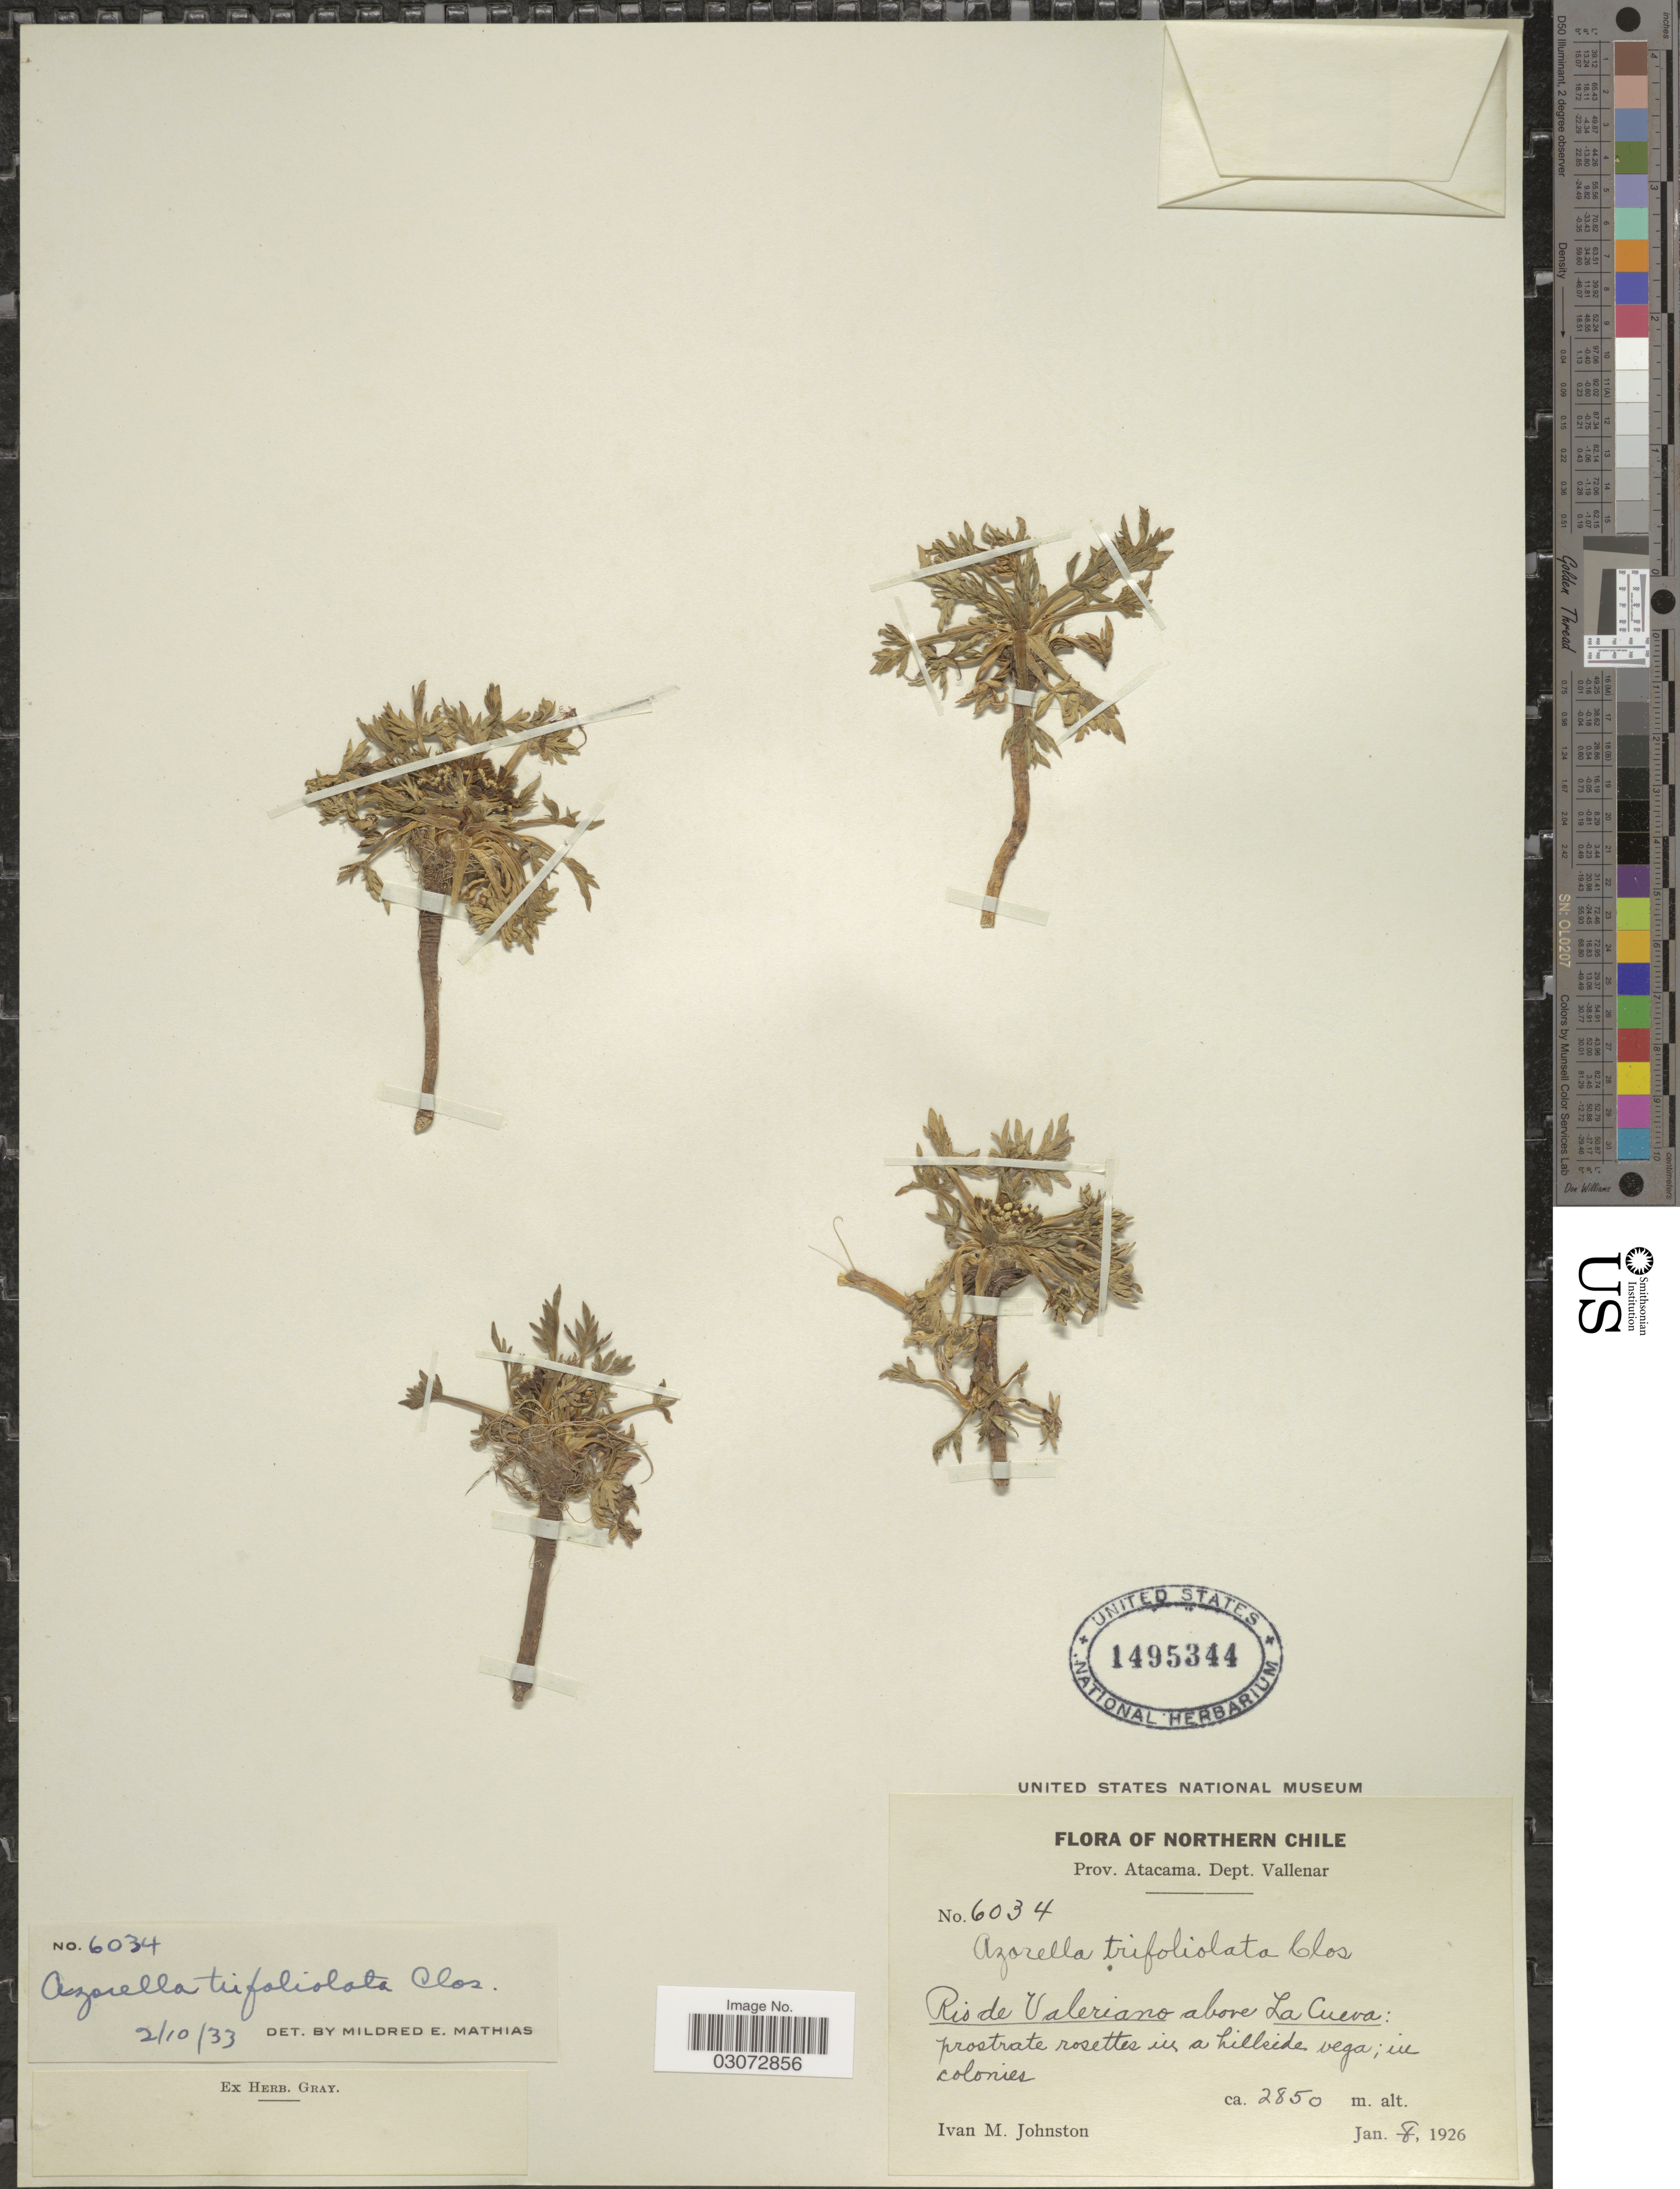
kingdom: Plantae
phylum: Tracheophyta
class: Magnoliopsida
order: Apiales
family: Apiaceae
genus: Azorella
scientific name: Azorella trifoliata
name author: Walp.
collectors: I.M. Johnston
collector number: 6034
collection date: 1926-01-08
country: Chile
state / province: Atacama (III)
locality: Northern Chile. Dept. Vallenar. Rio de Valeriano above La Cueva.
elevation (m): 2850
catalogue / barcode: US 1495344